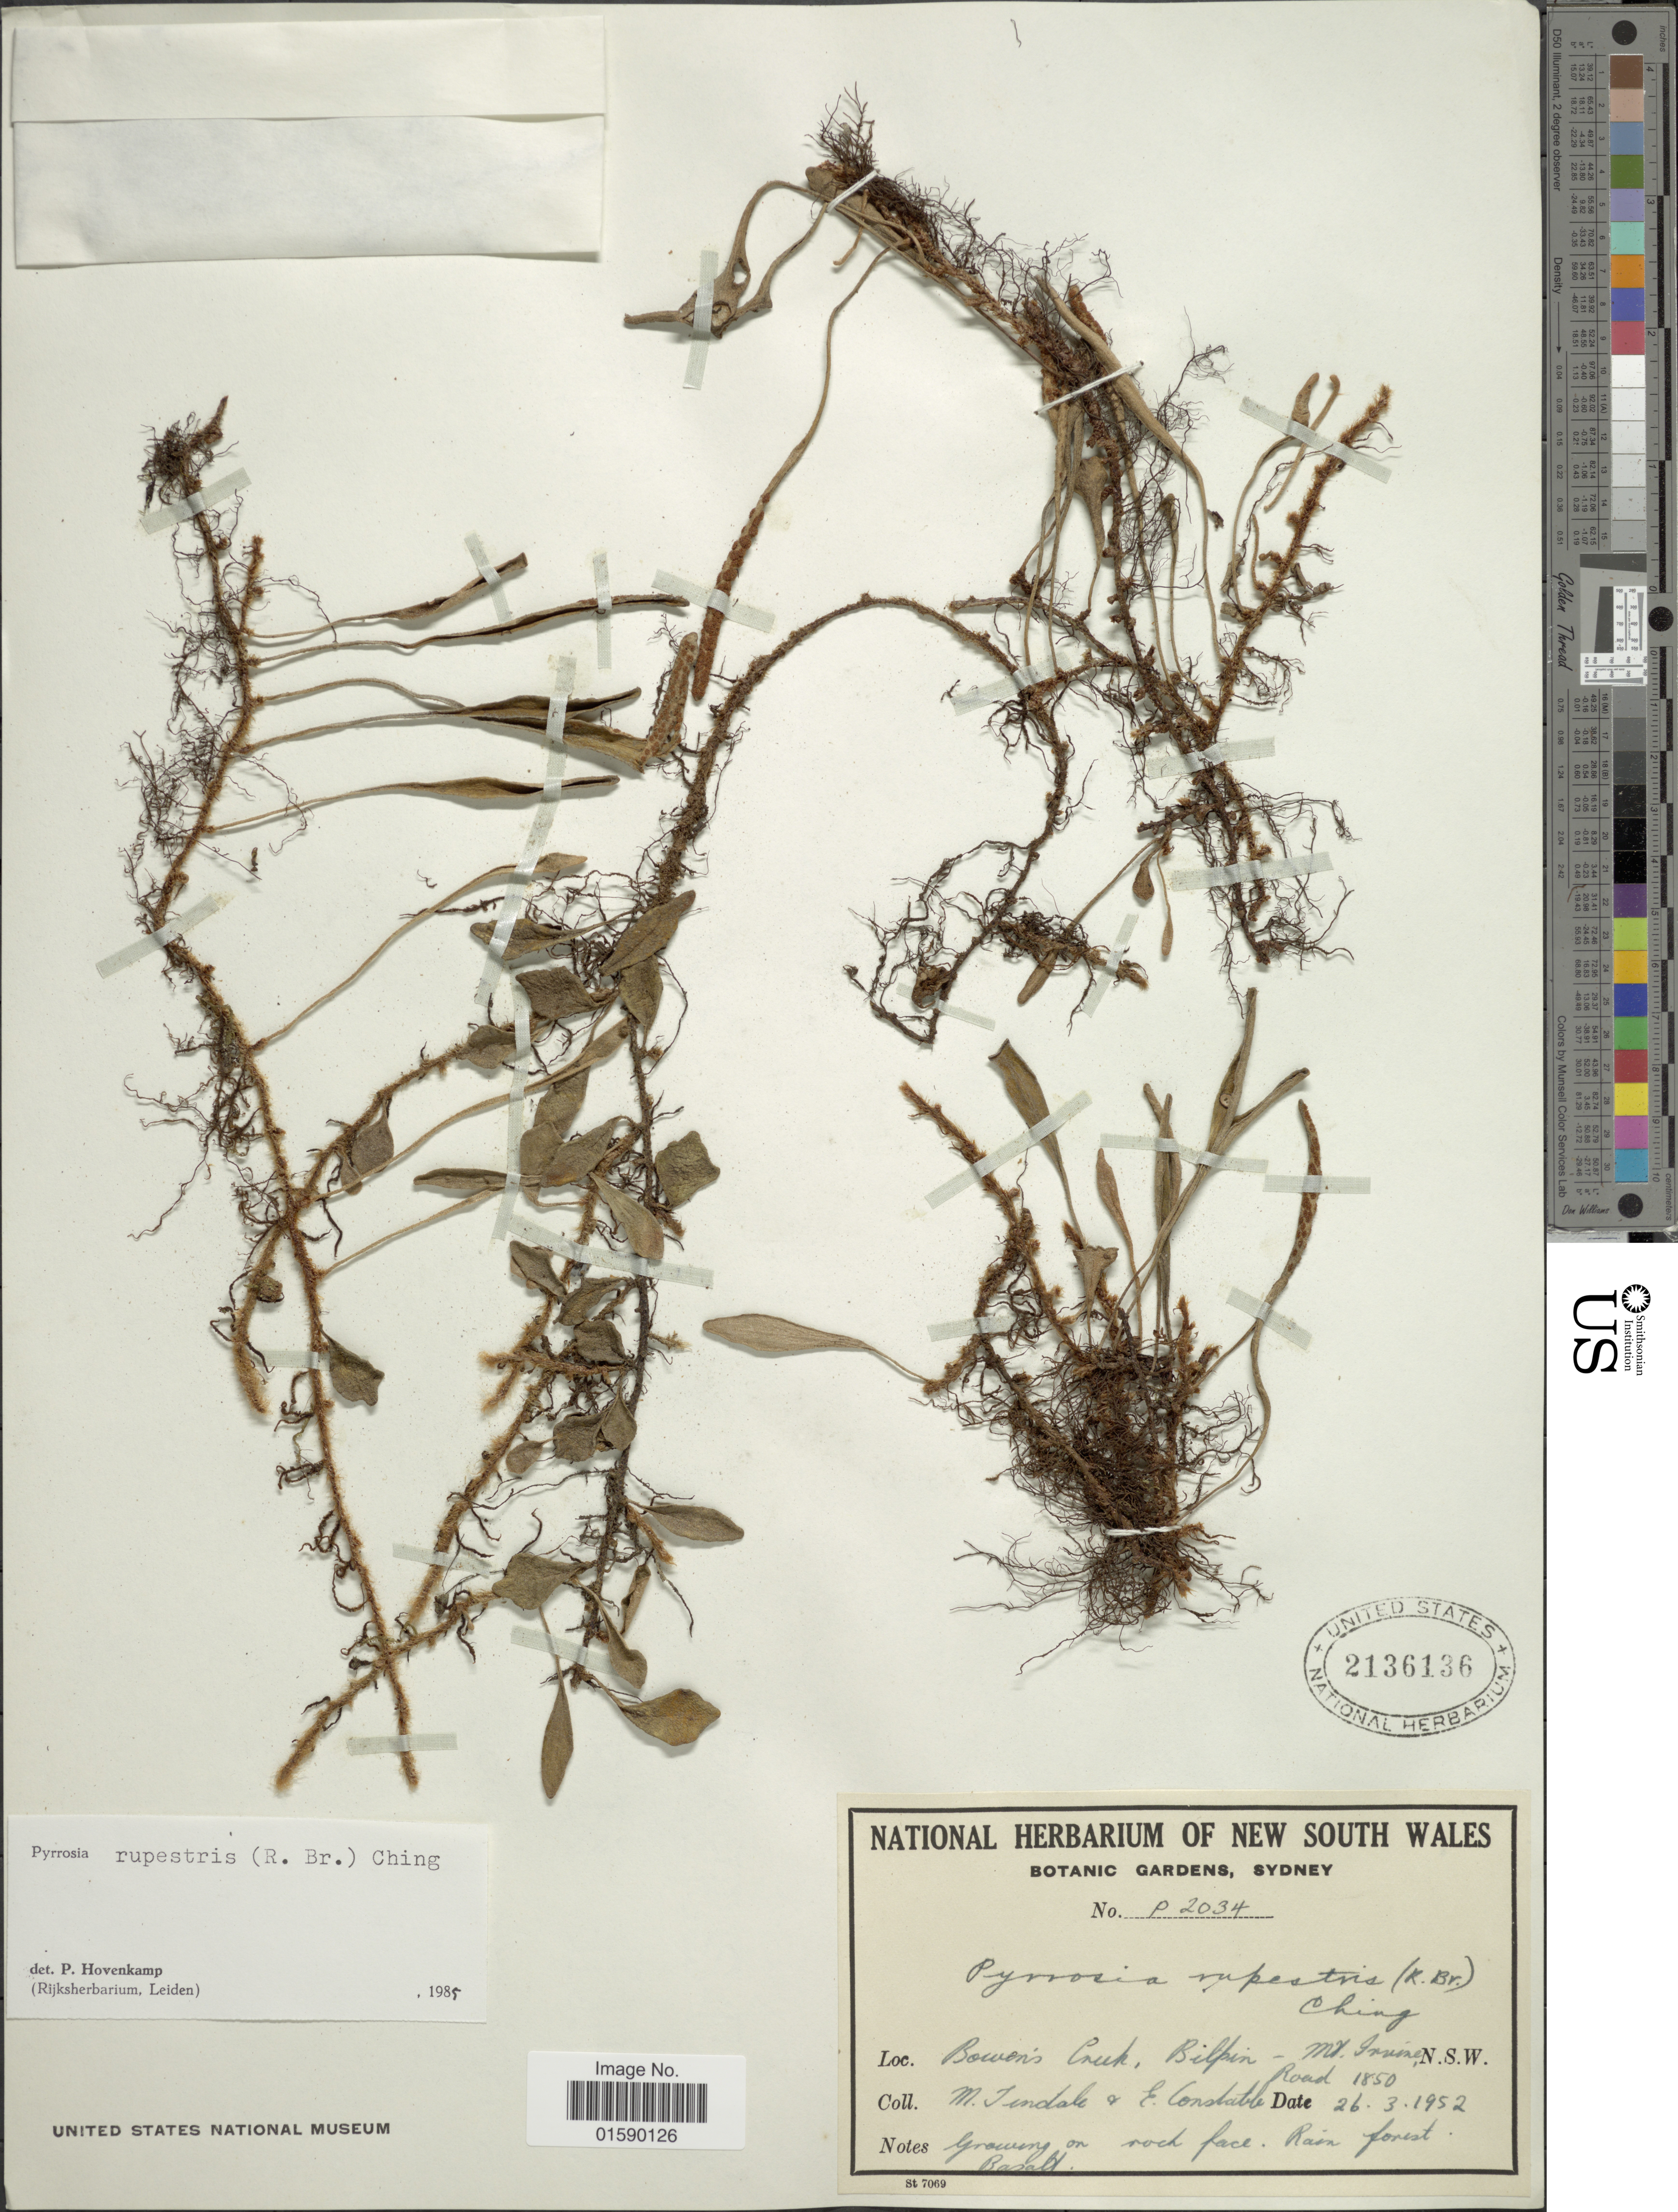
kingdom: Plantae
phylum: Tracheophyta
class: Polypodiopsida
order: Polypodiales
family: Polypodiaceae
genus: Pyrrosia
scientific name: Pyrrosia rupestris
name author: (R. Br.) Ching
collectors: M. D. Tindale & E. F. Constable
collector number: P2034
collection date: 1952-03-26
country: Australia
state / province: New South Wales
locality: Bowens Creek, Bilpin - Mt. Iruine Road, N.S.W.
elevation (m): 564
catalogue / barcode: US 2136136